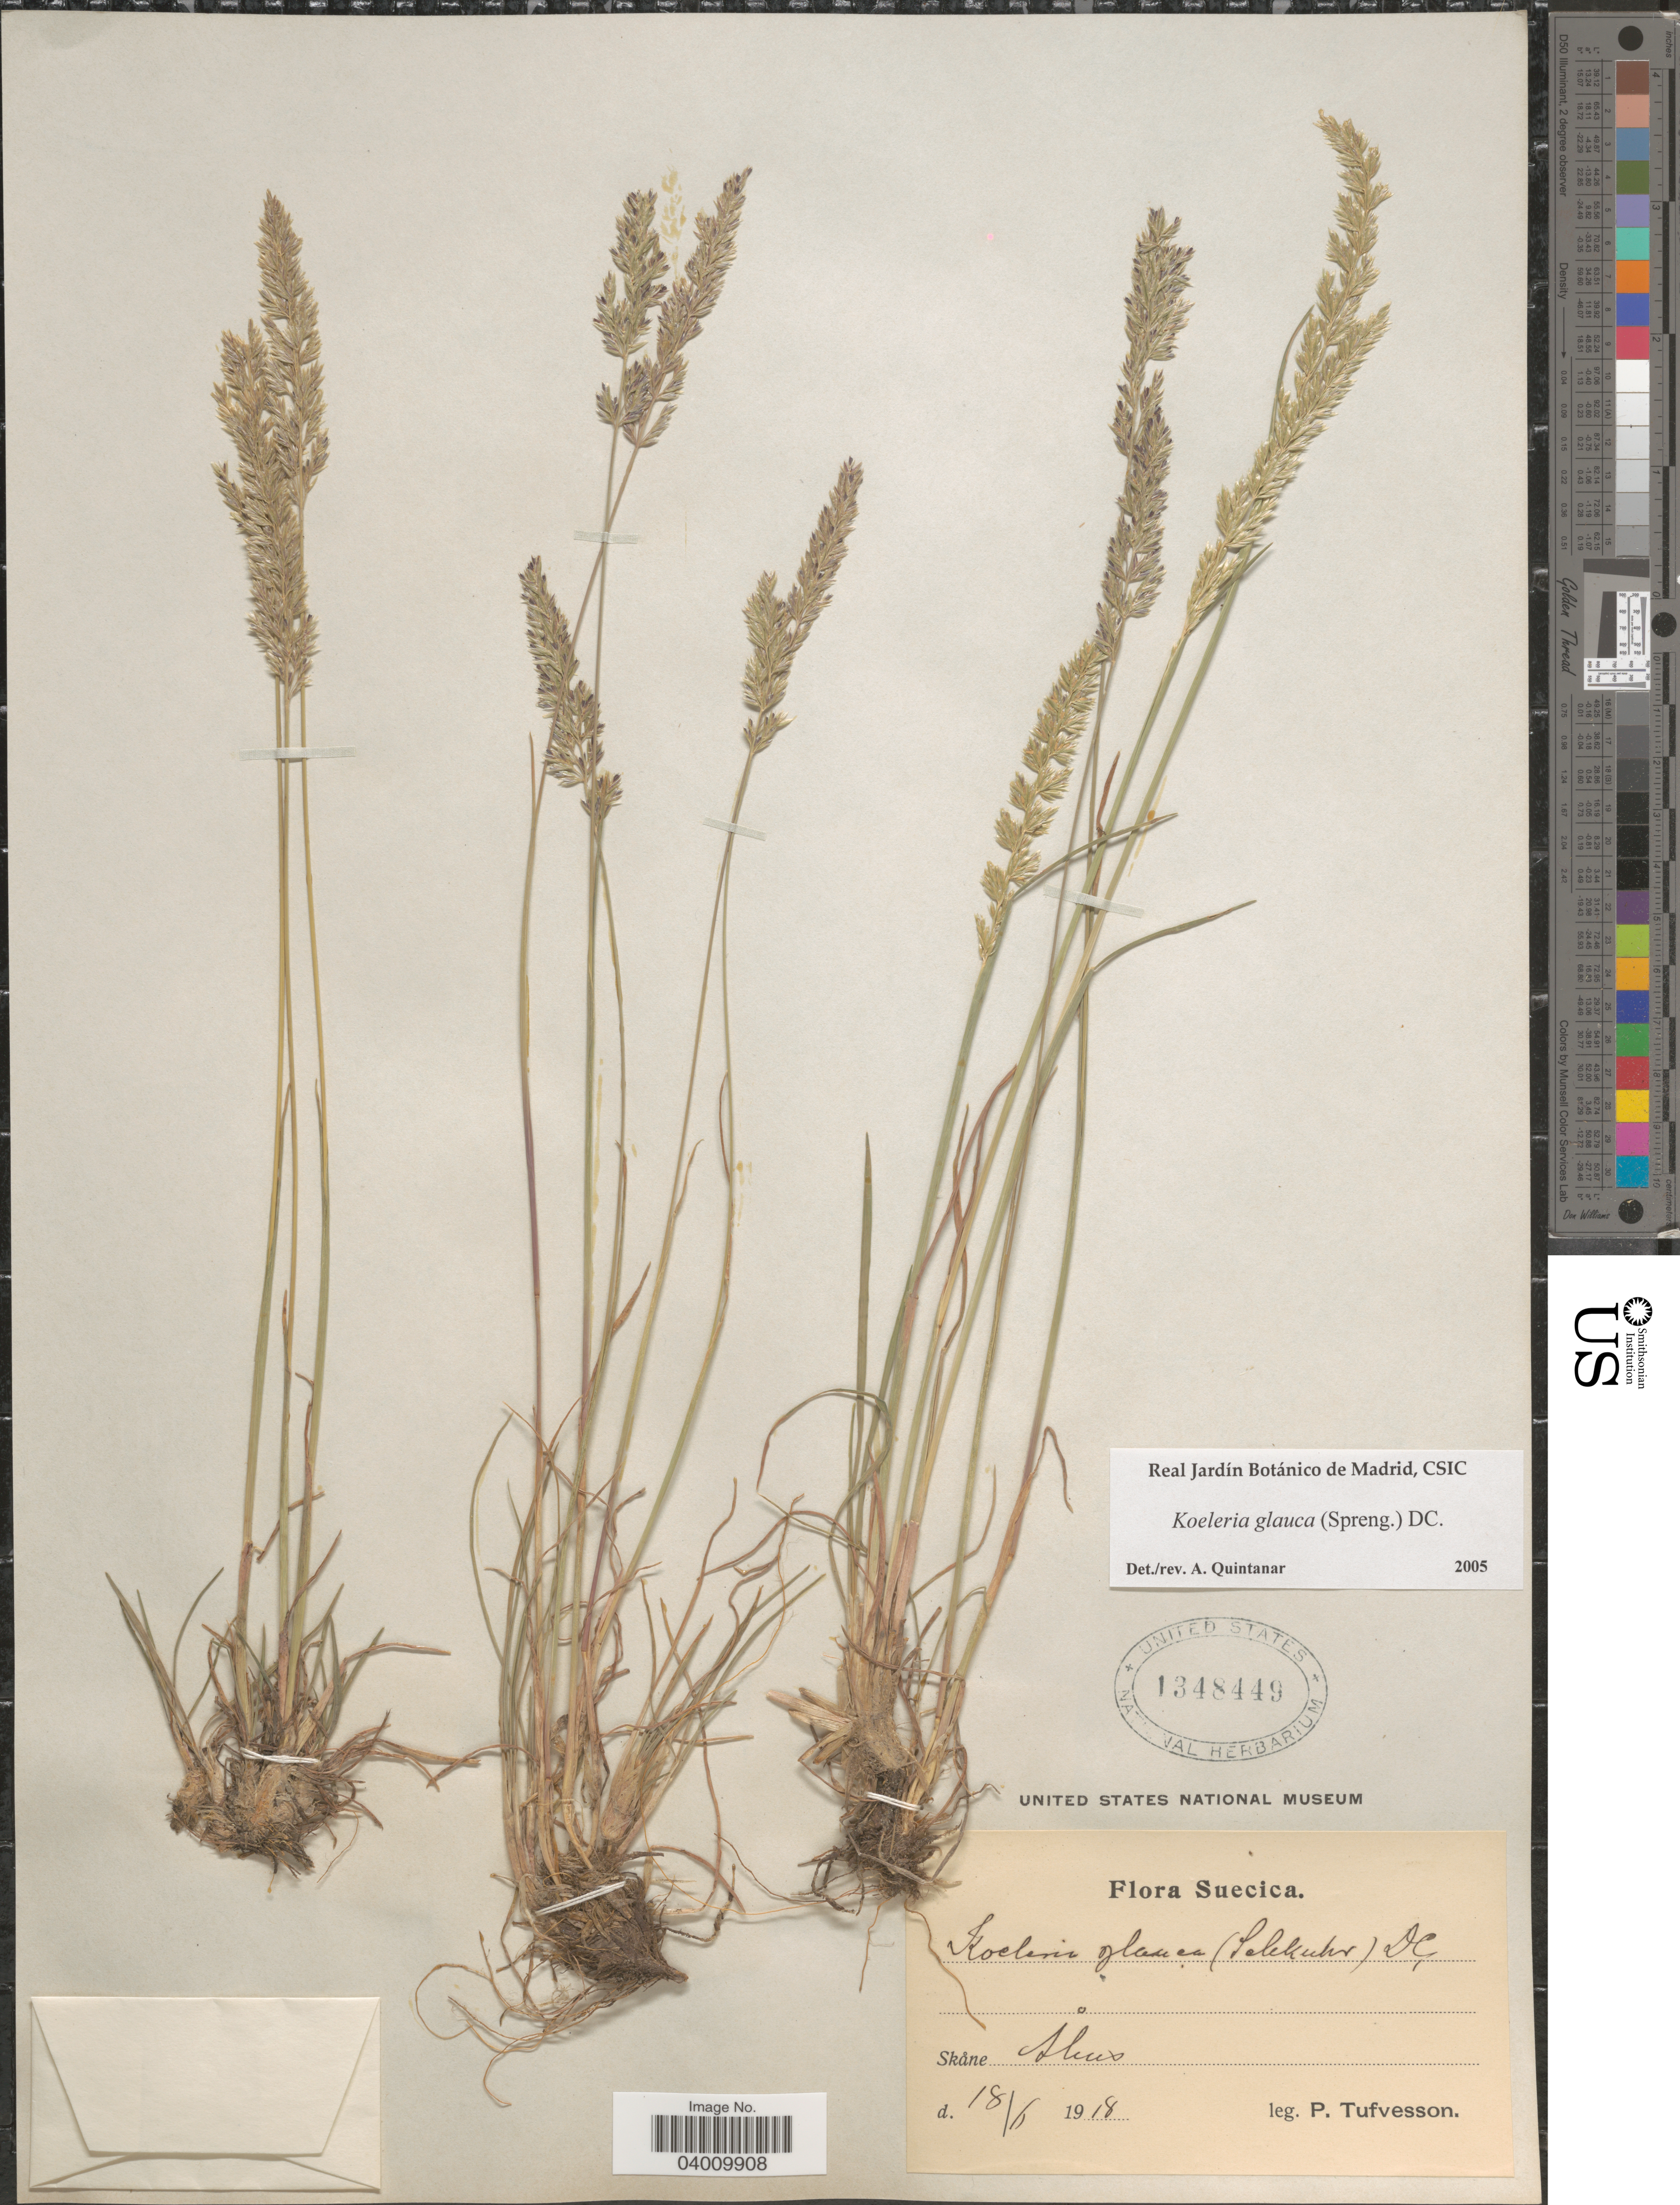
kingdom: Plantae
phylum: Tracheophyta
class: Liliopsida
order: Poales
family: Poaceae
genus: Koeleria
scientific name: Koeleria glauca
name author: (Spreng.) DC.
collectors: P. Tufvesson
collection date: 1918-06-18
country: Sweden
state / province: Skåne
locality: Suecica. Åhus.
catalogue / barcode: US 1348449